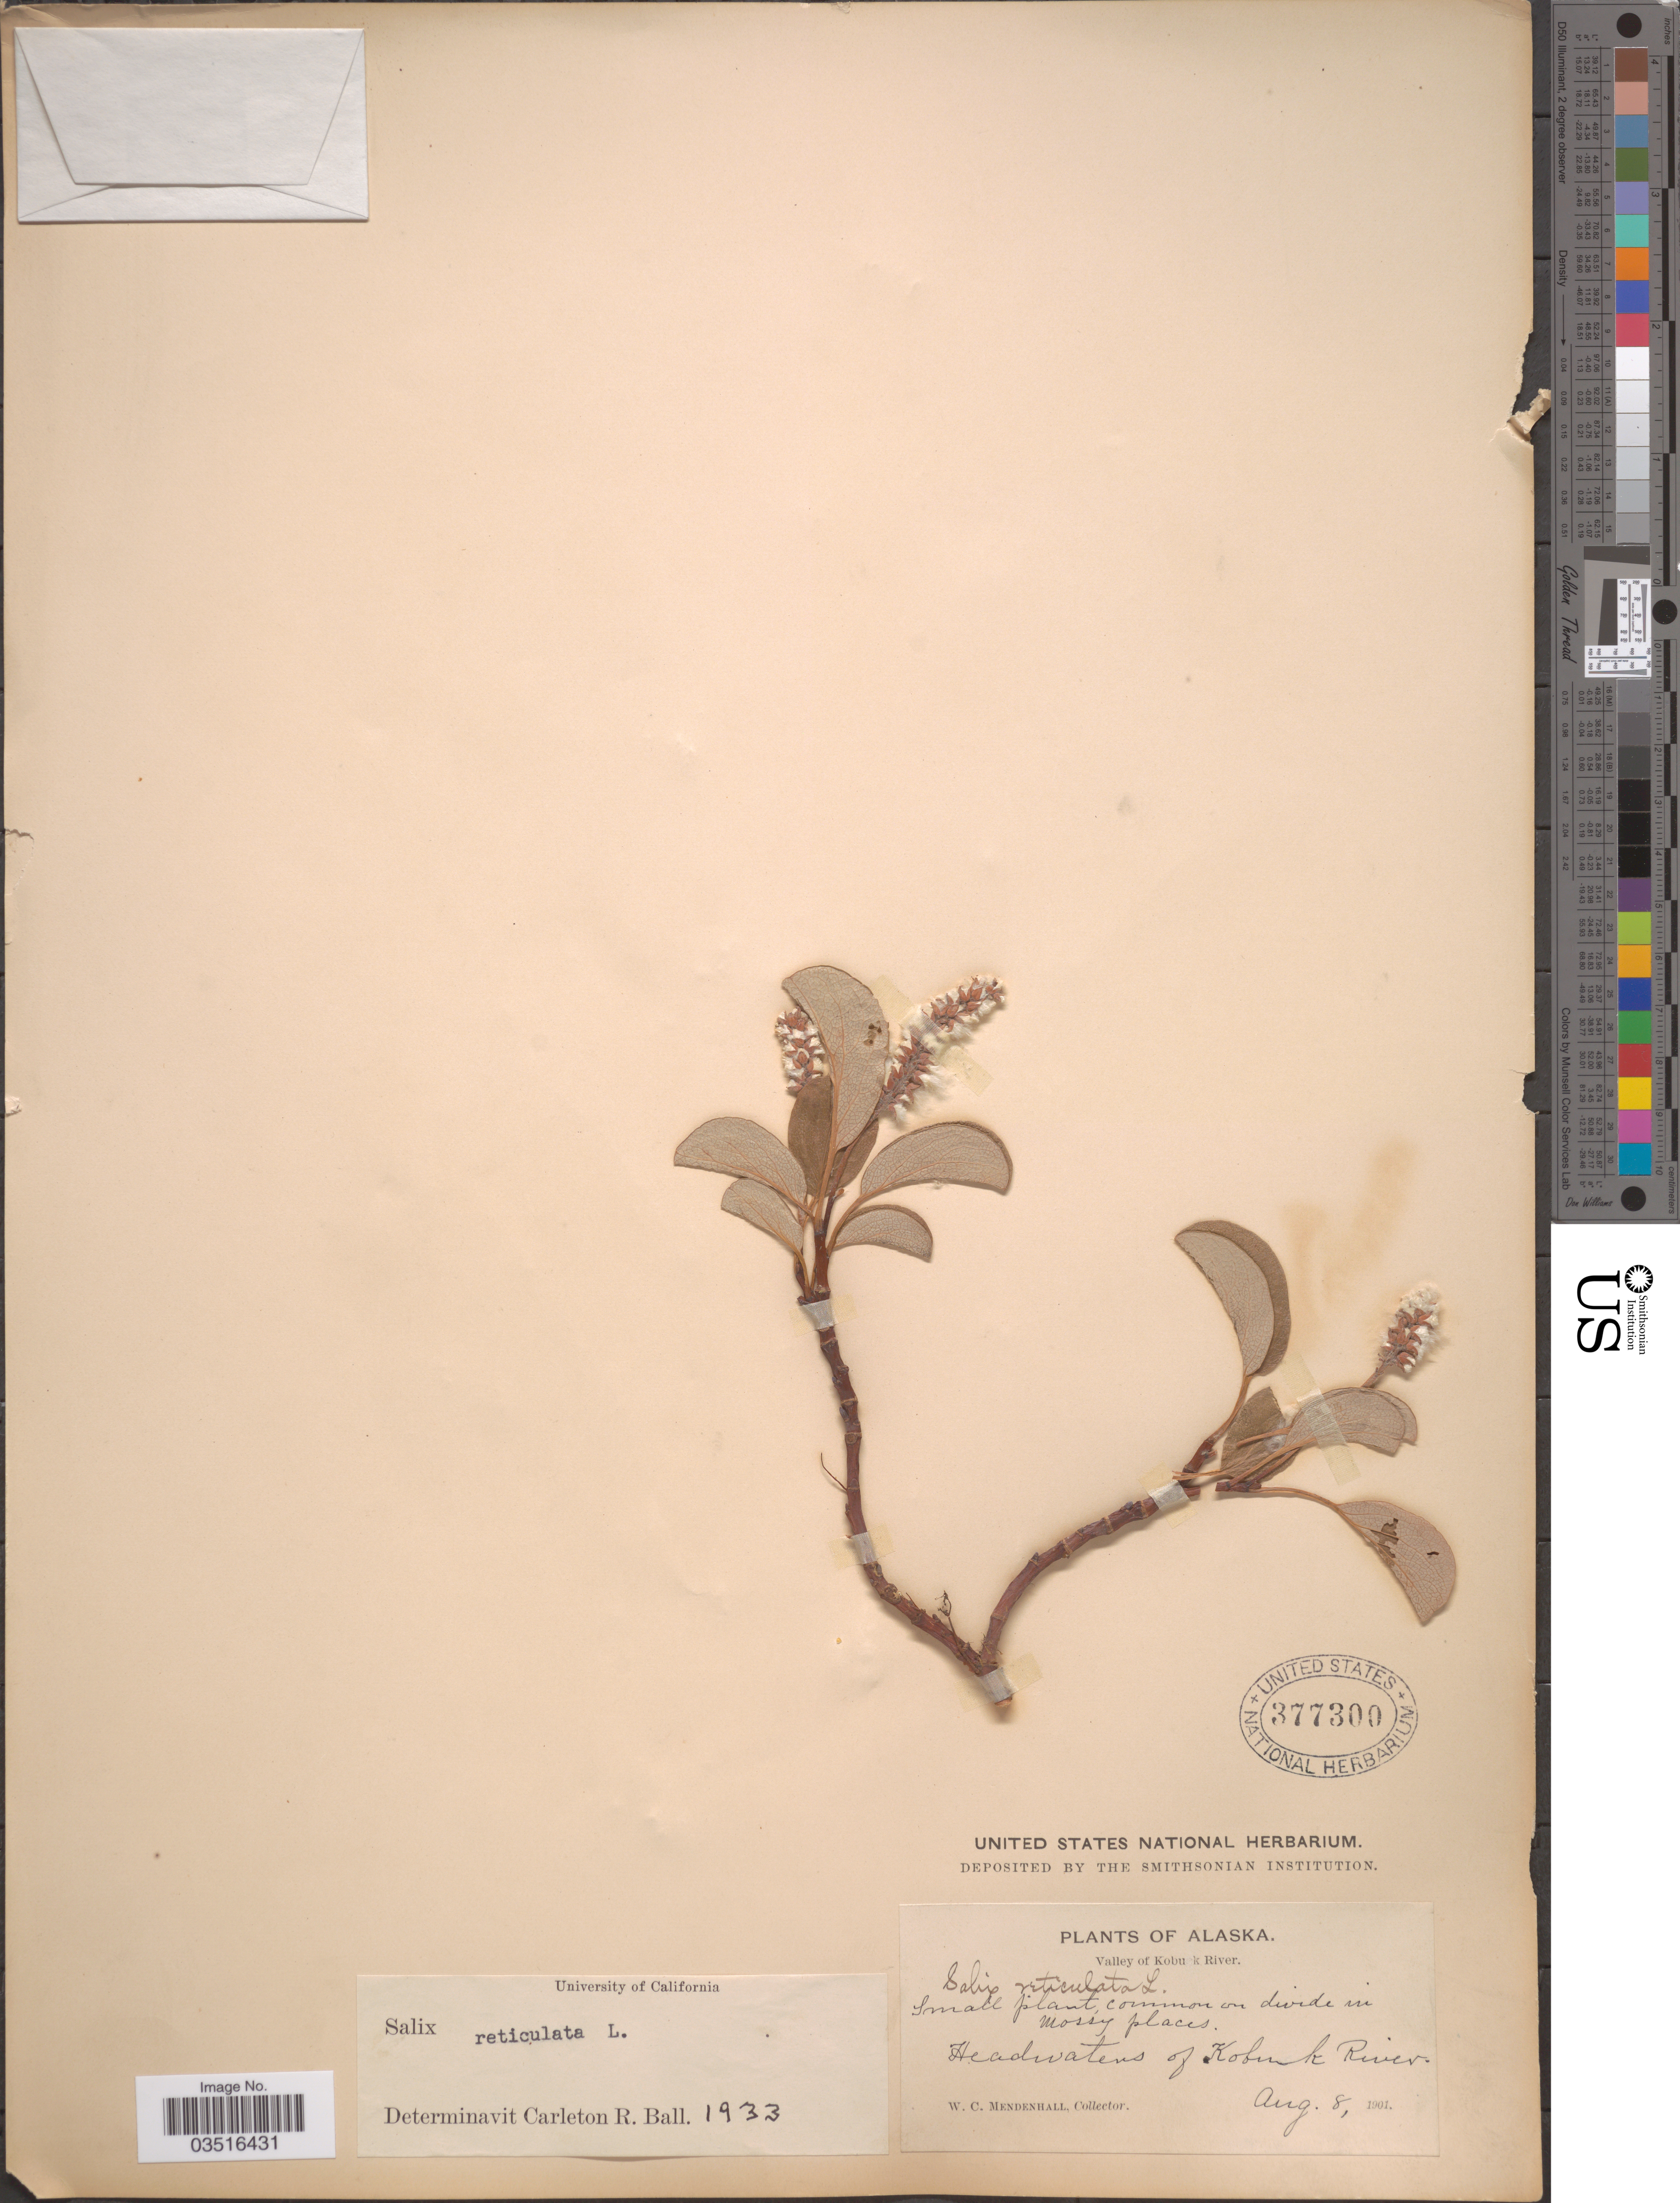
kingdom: Plantae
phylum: Tracheophyta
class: Magnoliopsida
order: Malpighiales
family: Salicaceae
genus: Salix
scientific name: Salix reticulata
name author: L.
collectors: W. Mendenhall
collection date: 1901-08-08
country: United States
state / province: Alaska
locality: Valley of Kobuk River. Headwaters of Kobuk River.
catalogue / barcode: US 377300